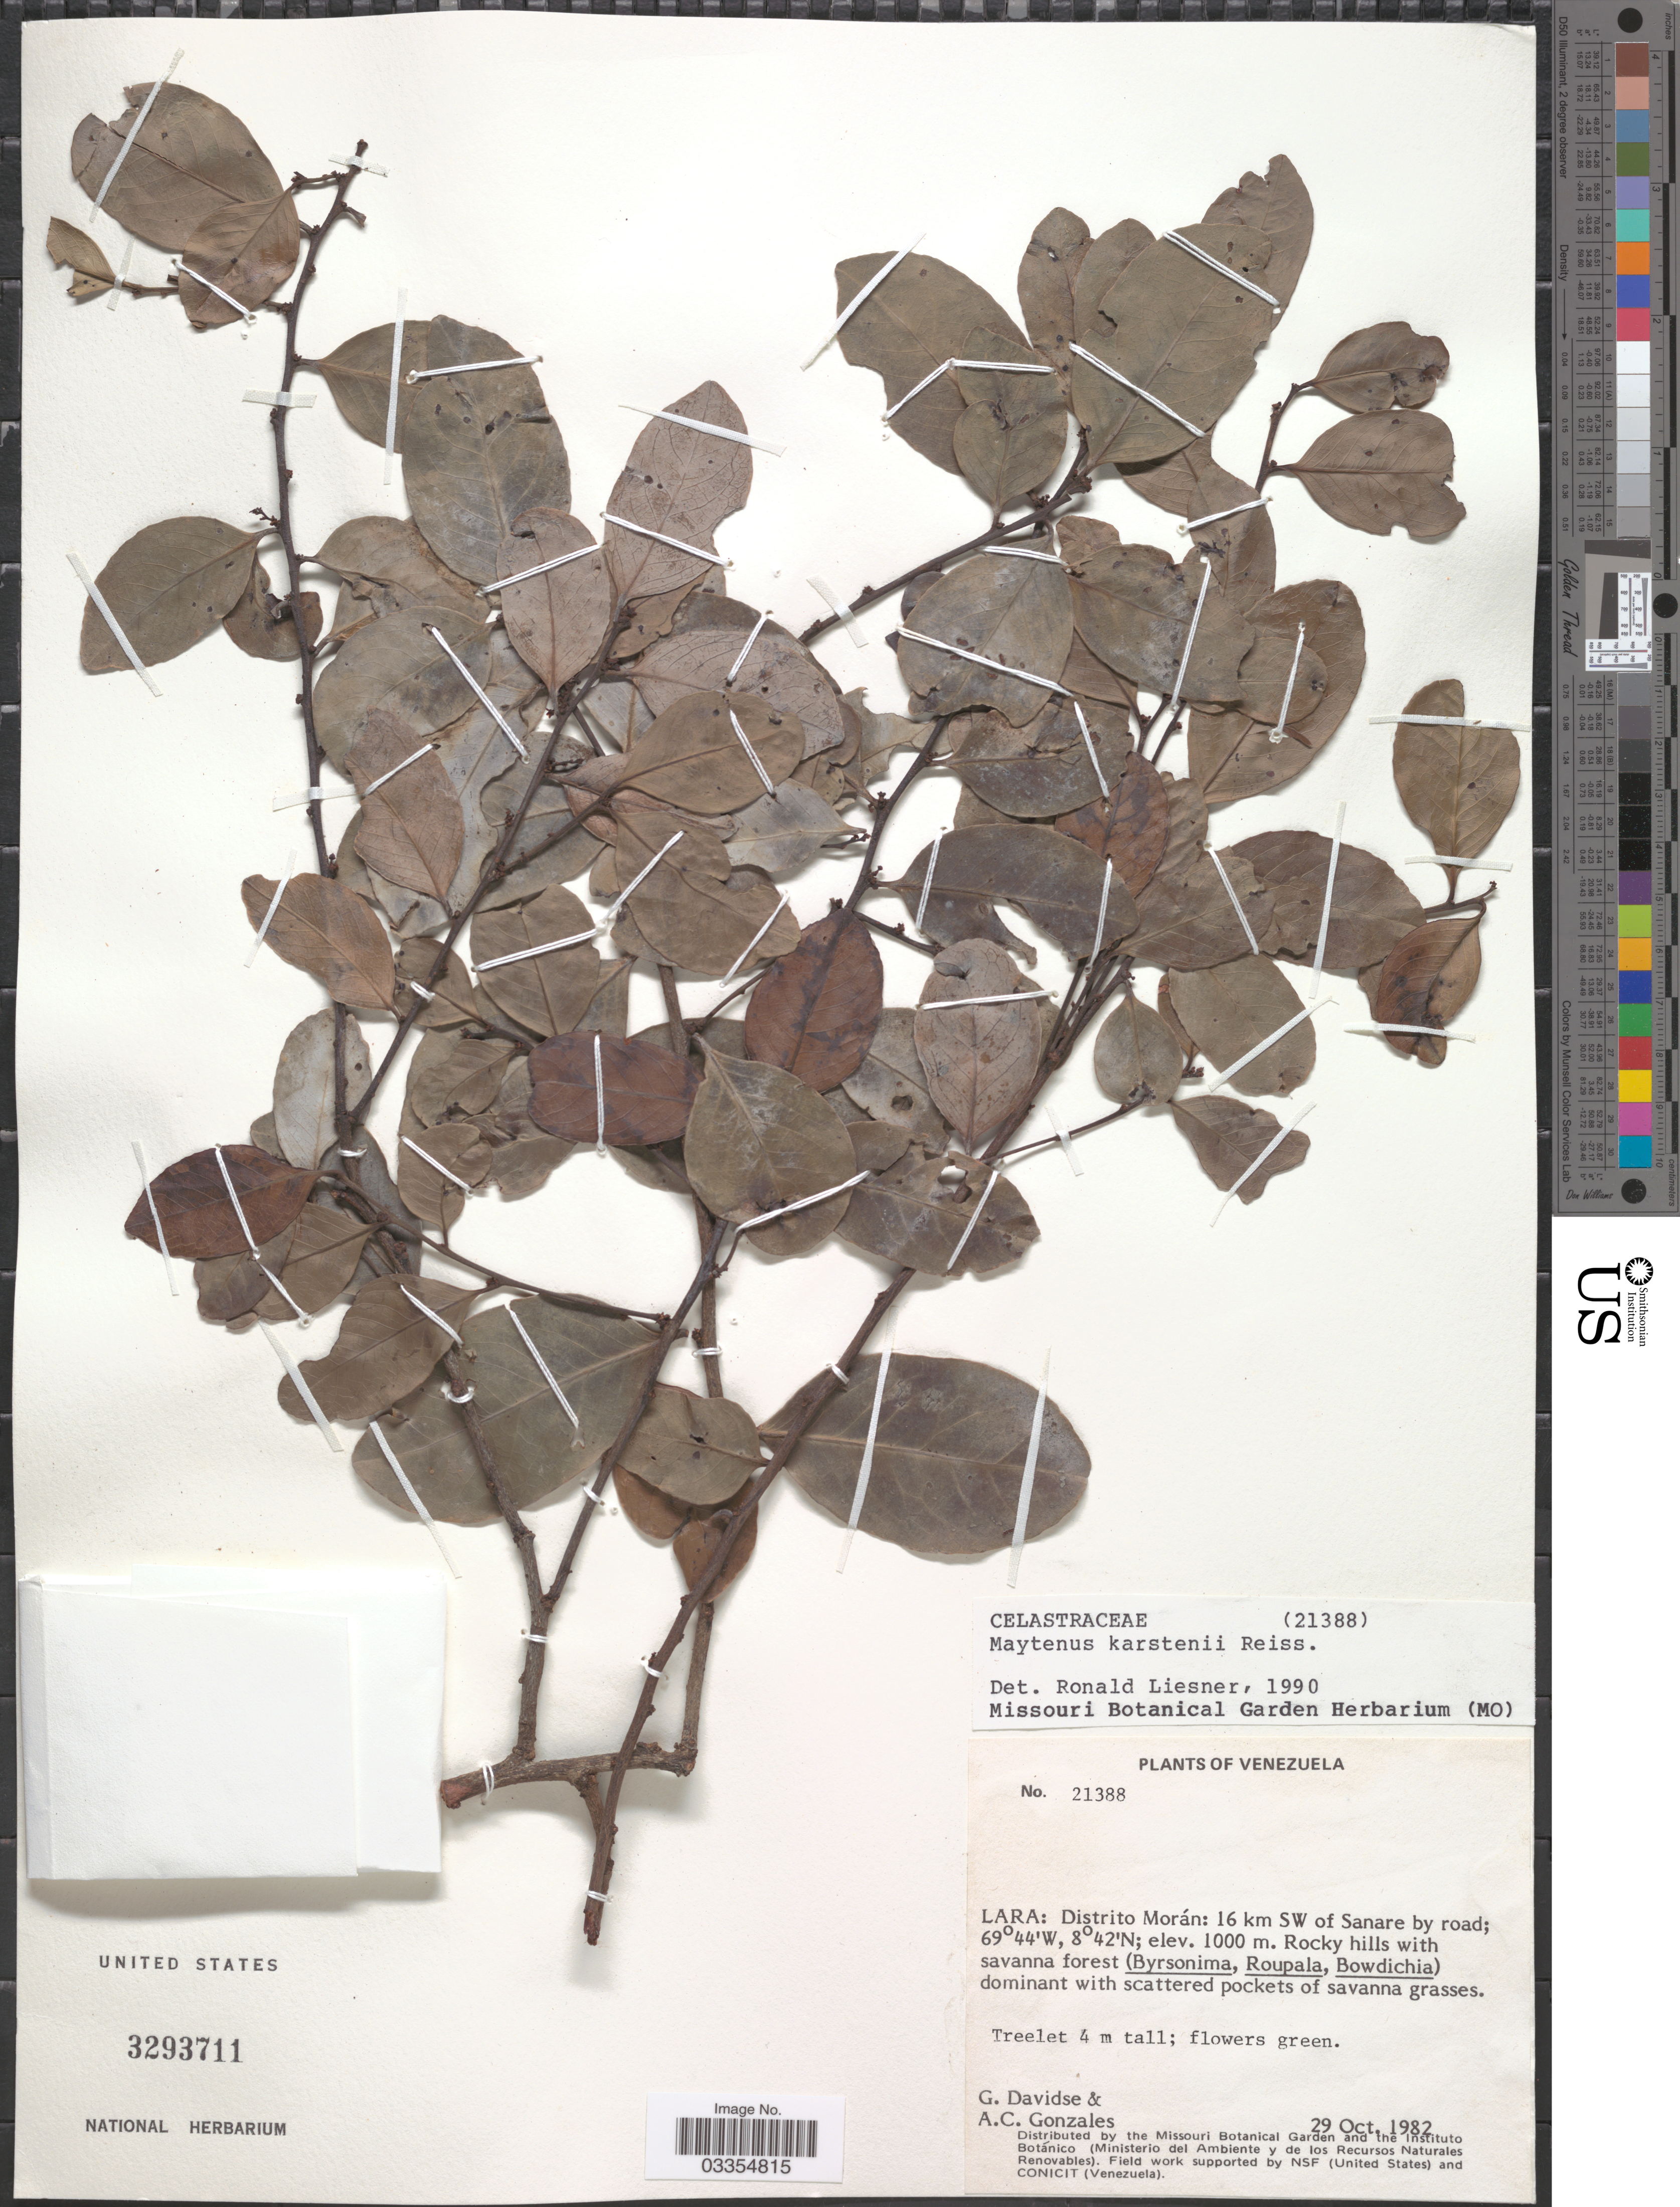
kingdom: Plantae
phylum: Tracheophyta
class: Magnoliopsida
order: Celastrales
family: Celastraceae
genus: Maytenus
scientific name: Maytenus karstenii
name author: Reissek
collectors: G. Davidse & A. Gonzáles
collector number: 21388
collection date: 1982-10-29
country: Venezuela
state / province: Lara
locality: Distrito Morán: 16 km SW of Sanare by road.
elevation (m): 1000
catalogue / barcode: US 3293711